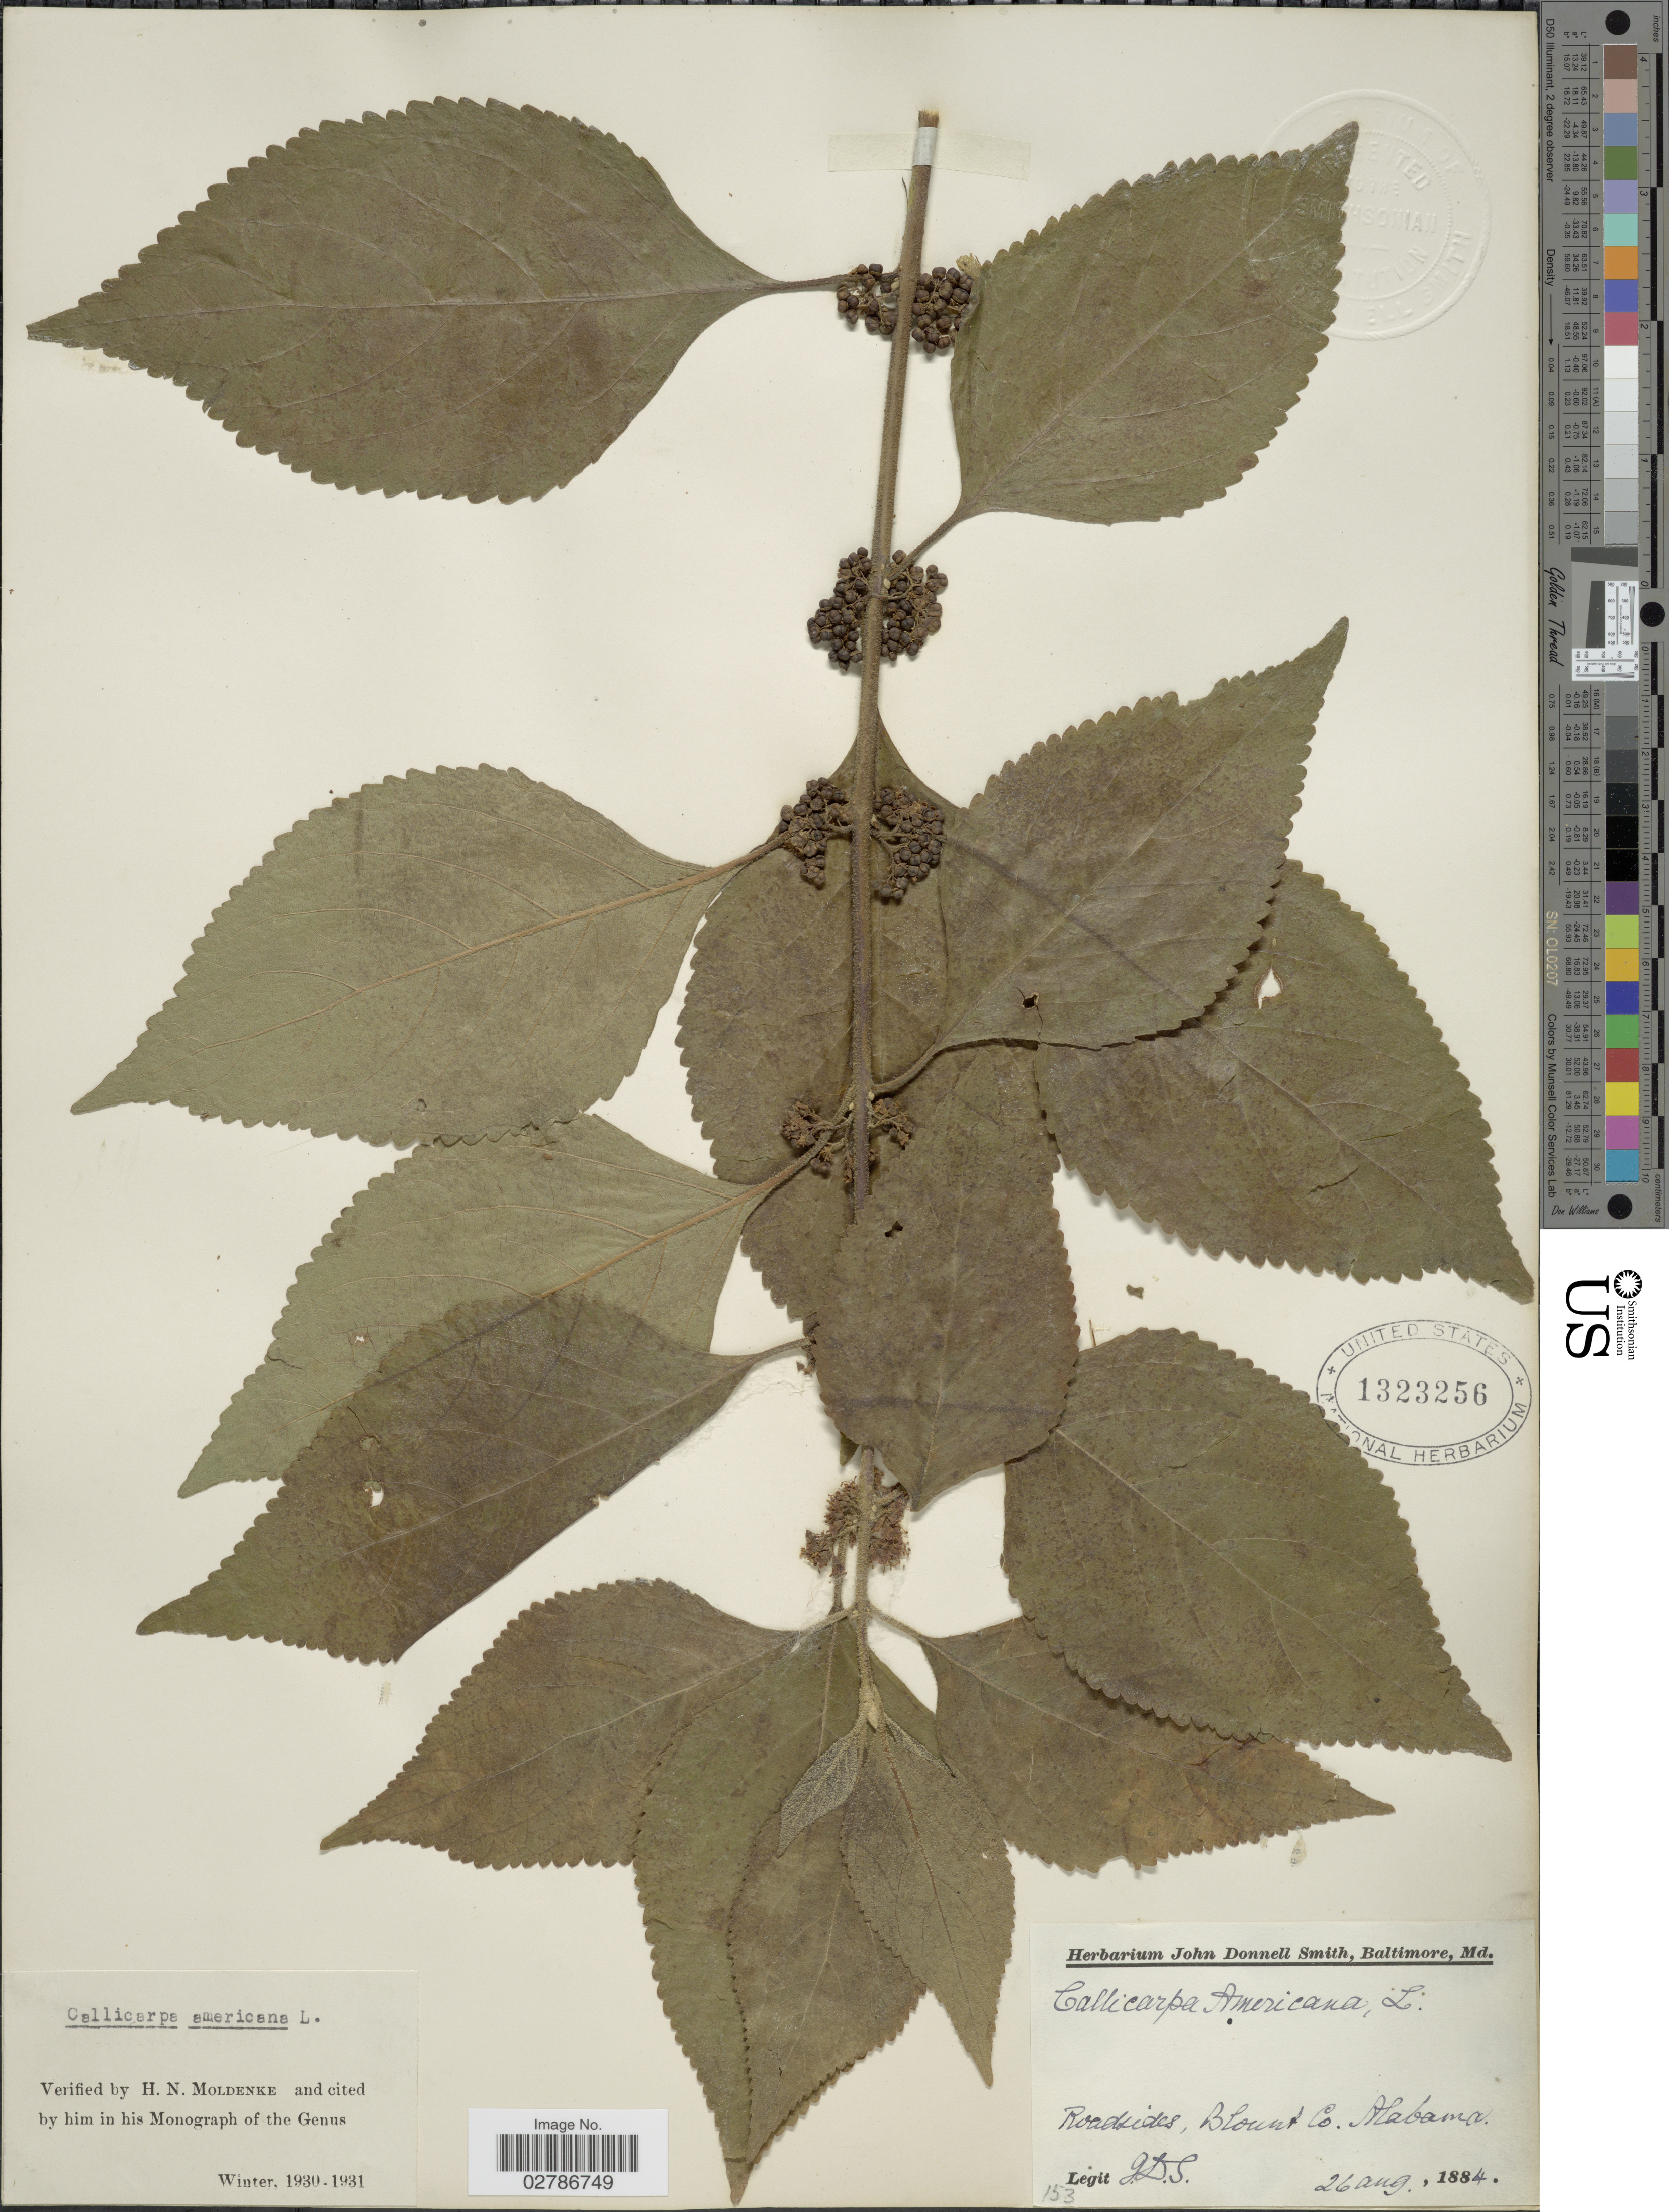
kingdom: Plantae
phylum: Tracheophyta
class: Magnoliopsida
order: Lamiales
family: Lamiaceae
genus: Callicarpa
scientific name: Callicarpa americana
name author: L.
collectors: J. Donnell Smith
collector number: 153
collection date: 1884-08-26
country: United States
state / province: Alabama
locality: Roadside, Blount Co.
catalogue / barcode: US 1323256